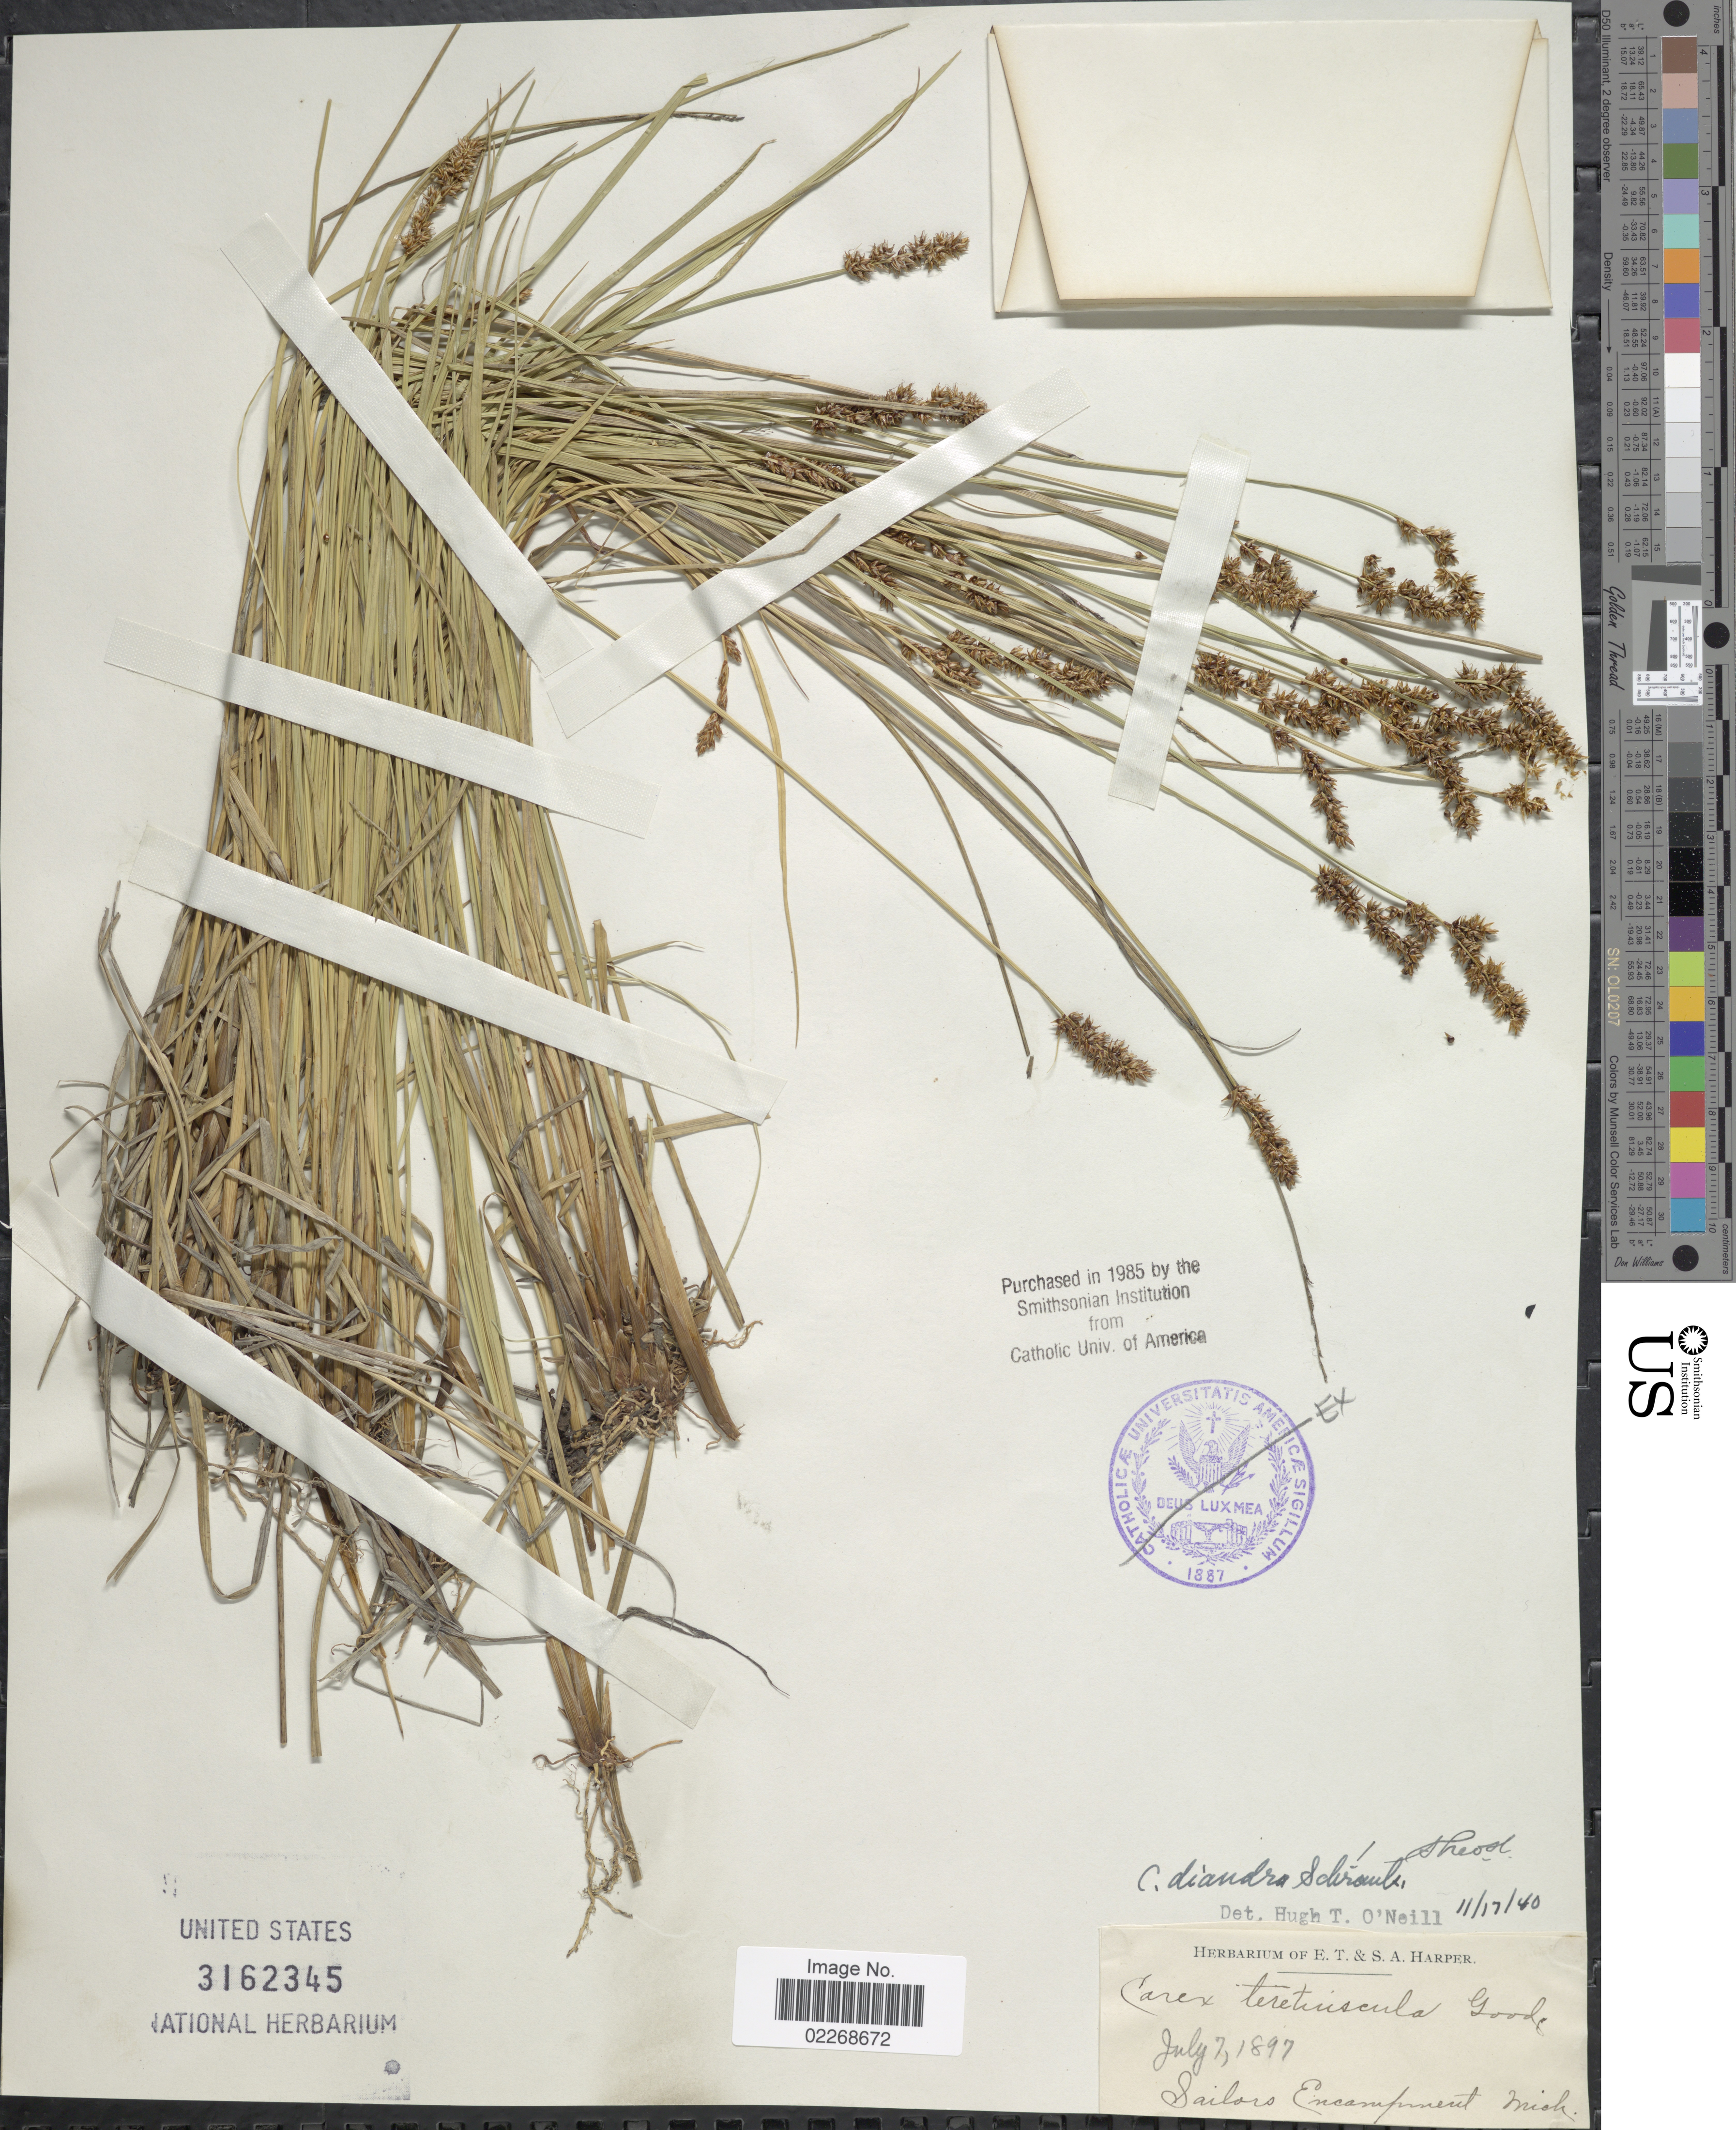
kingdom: Plantae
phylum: Tracheophyta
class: Liliopsida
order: Poales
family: Cyperaceae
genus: Carex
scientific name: Carex diandra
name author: Schrank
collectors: ex herb. E. T. & S. A. Harper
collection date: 1897-07-07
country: United States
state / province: Michigan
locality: Sailors Encampment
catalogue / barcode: US 3162345